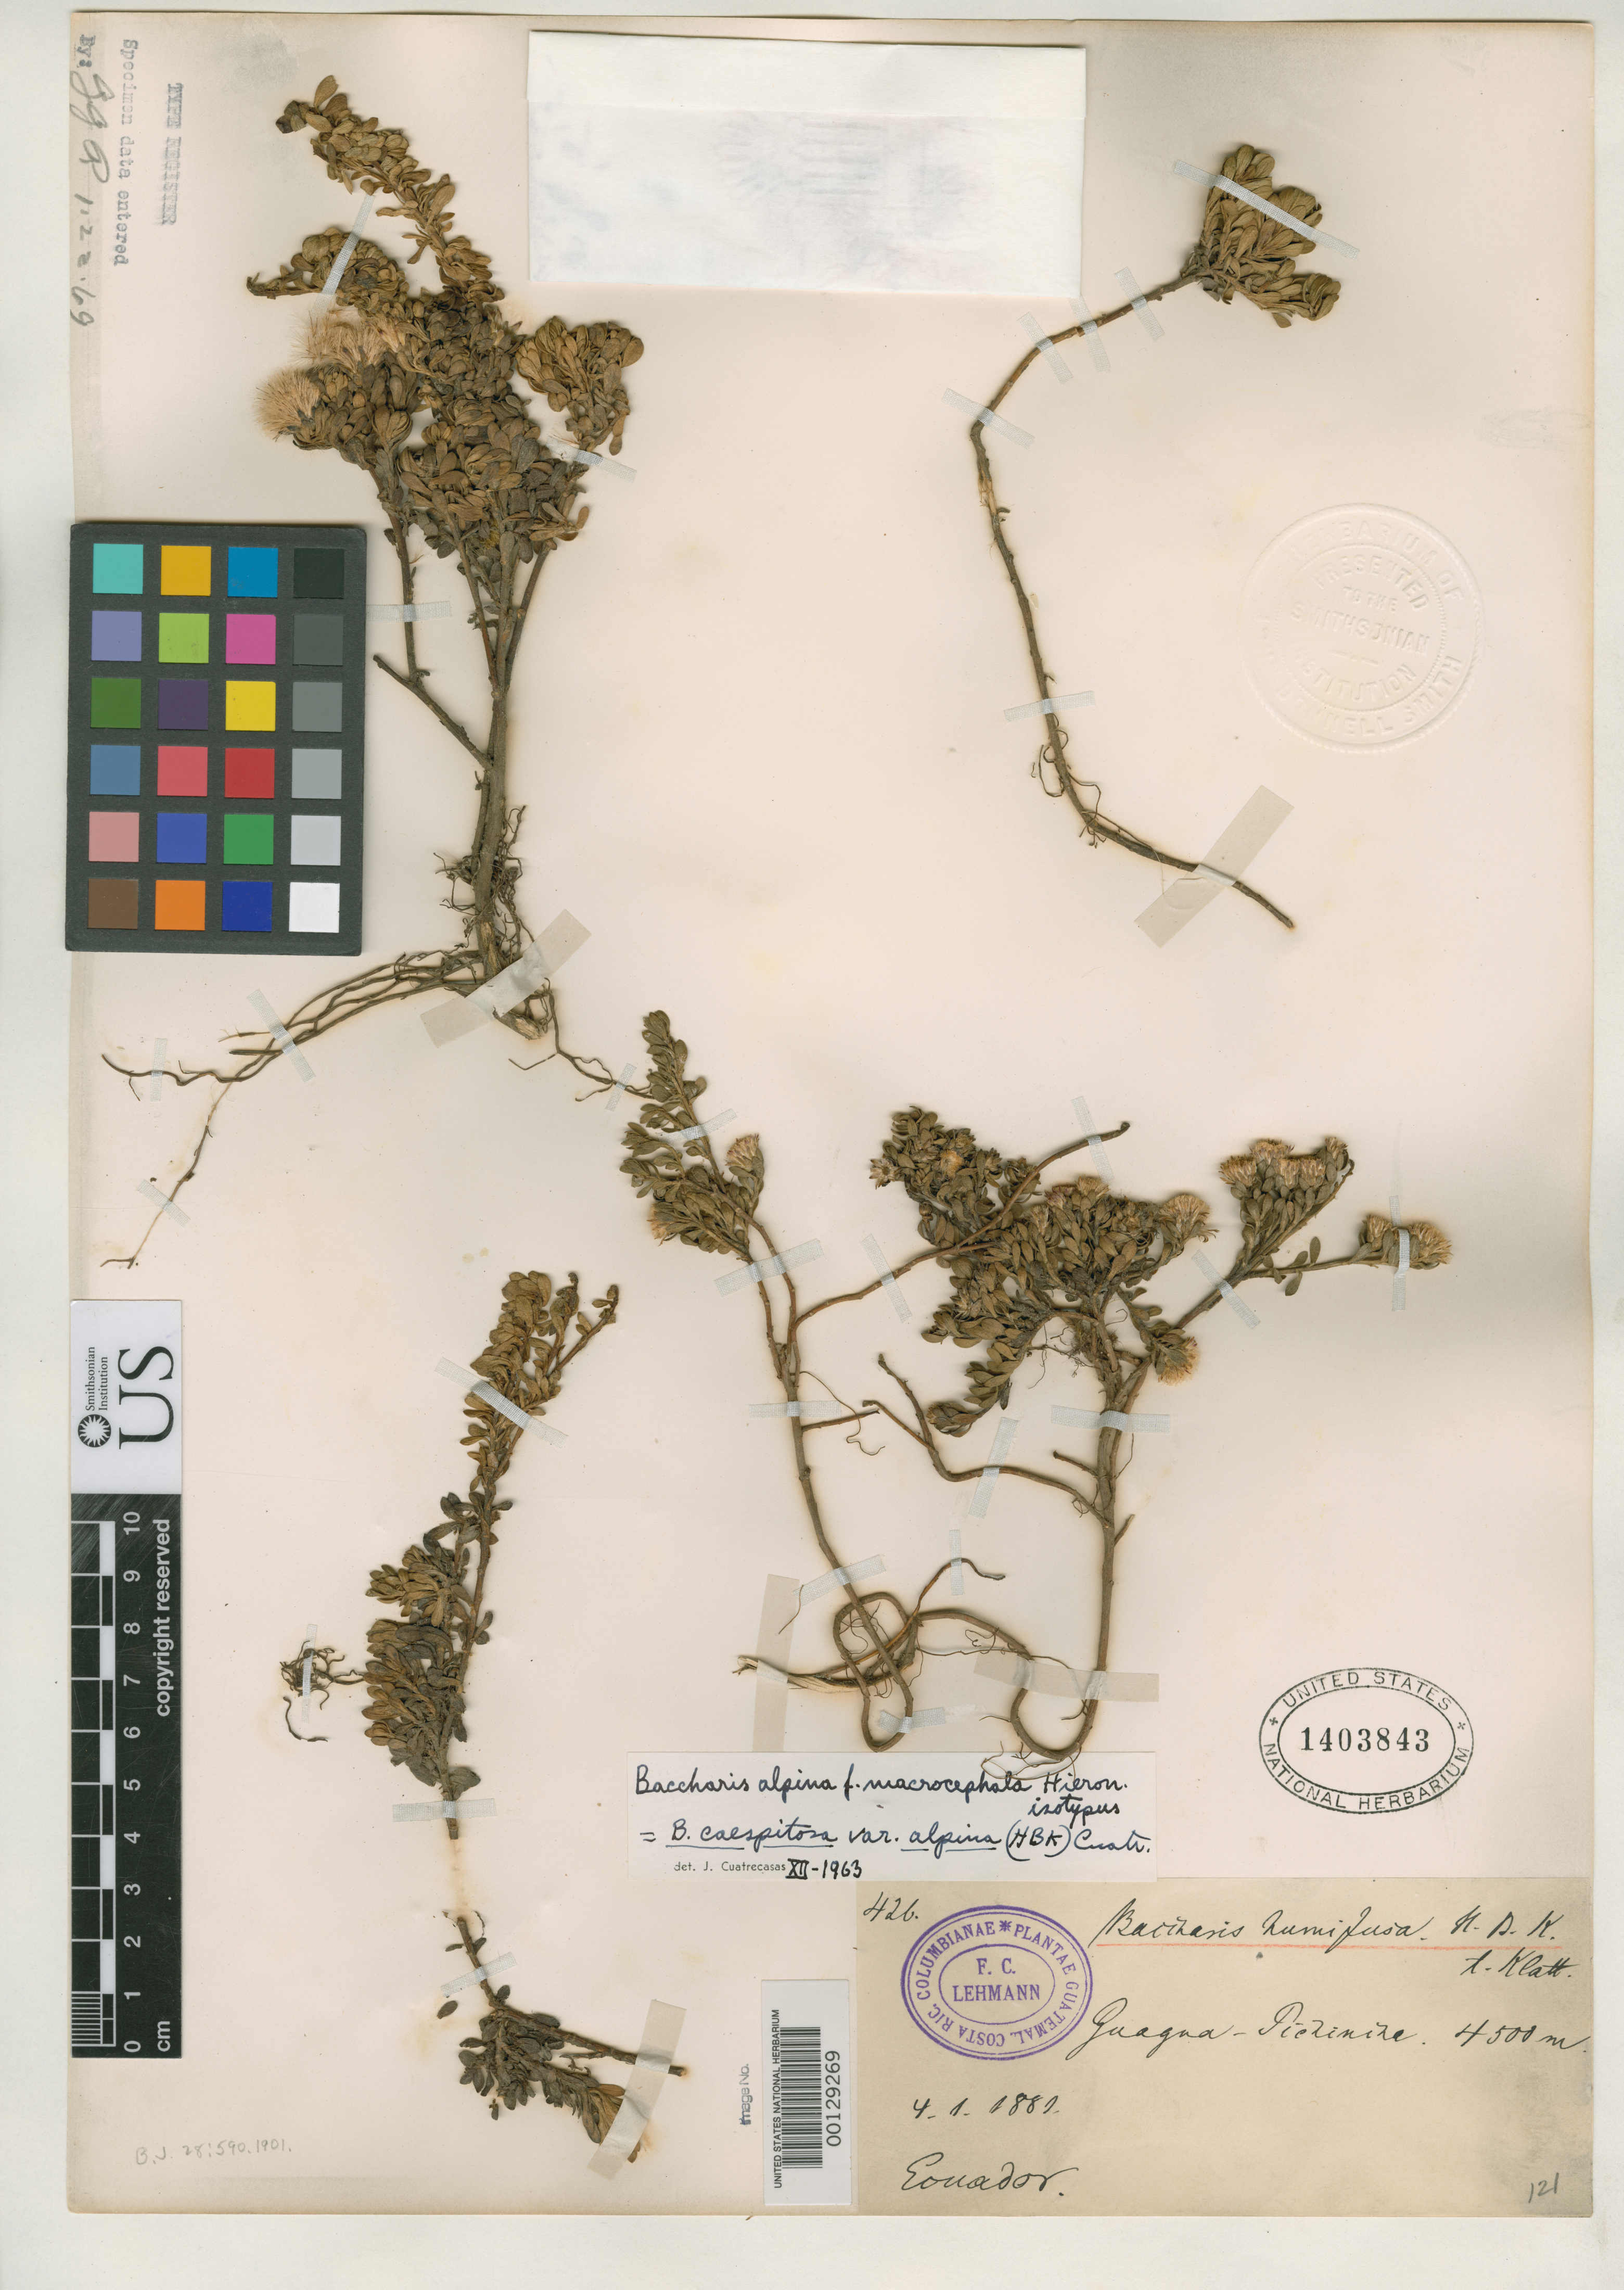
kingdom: Plantae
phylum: Tracheophyta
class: Magnoliopsida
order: Asterales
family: Asteraceae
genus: Baccharis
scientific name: Baccharis alpina f. macrocephala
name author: Hieron.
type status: Isotype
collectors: F. C. Lehmann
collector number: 426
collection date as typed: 04 Jan 1881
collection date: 1881-01-04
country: Ecuador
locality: Guagua Pichincha.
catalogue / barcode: US 1403843